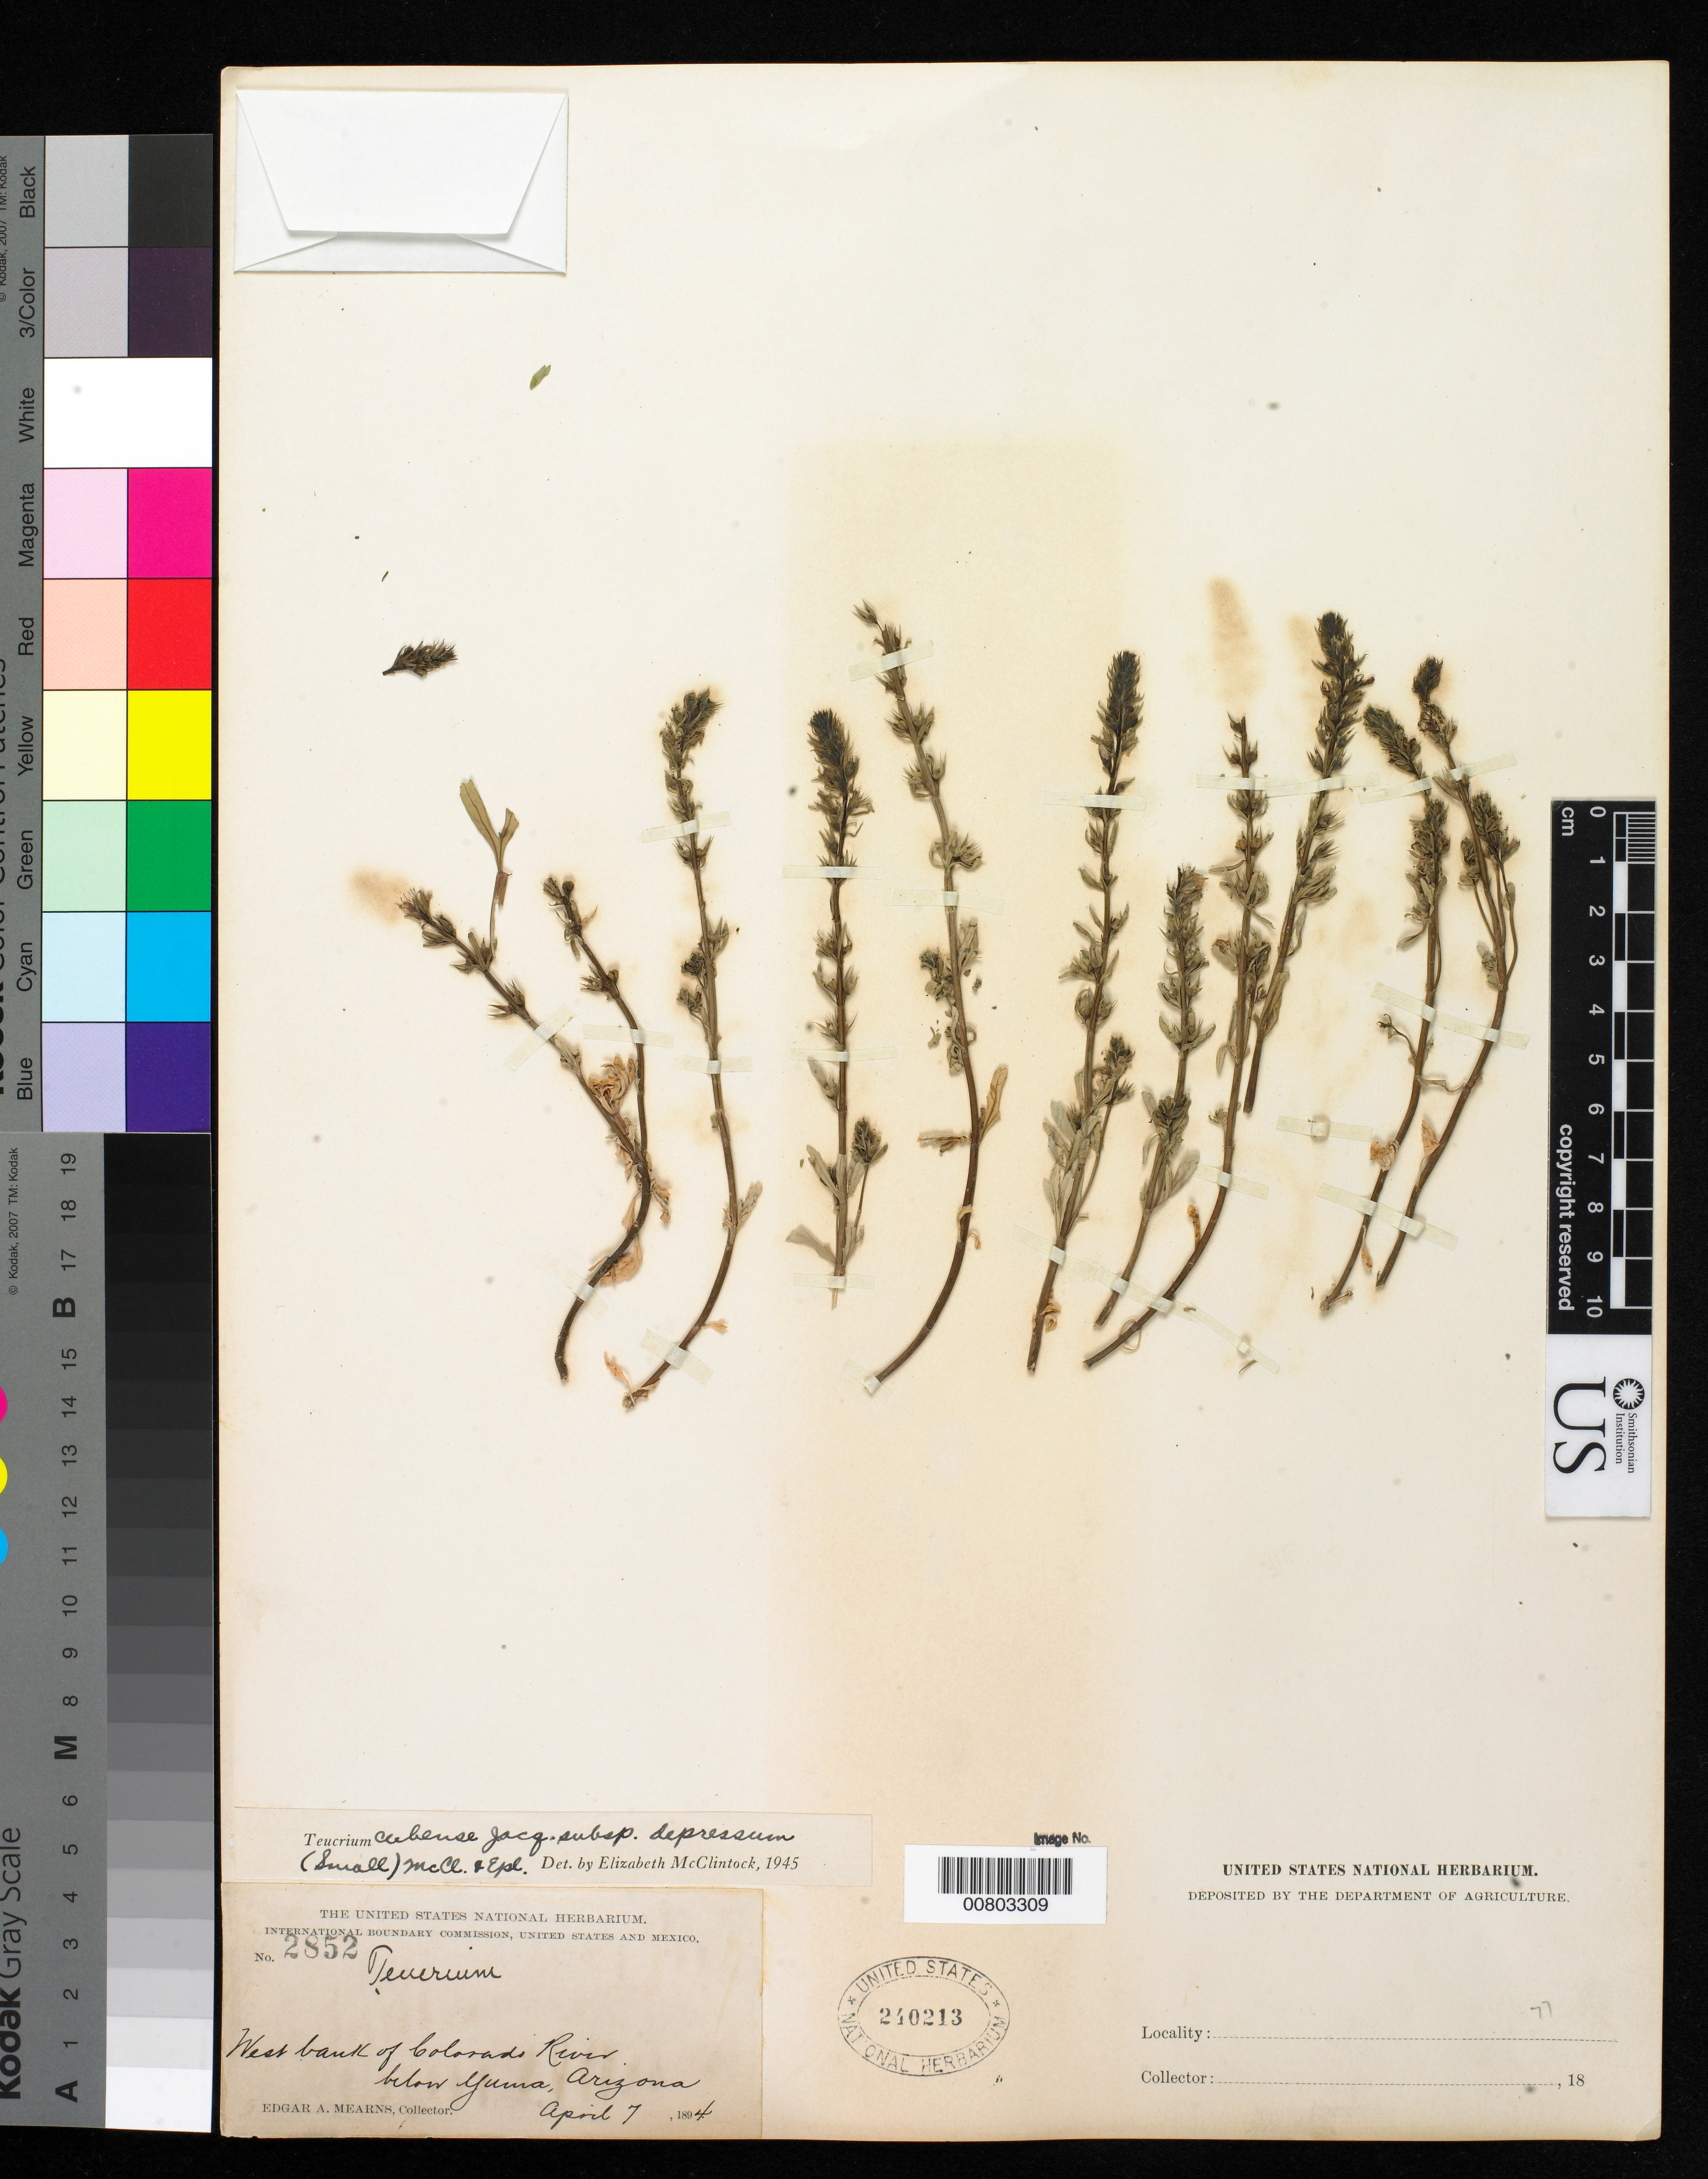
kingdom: Plantae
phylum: Tracheophyta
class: Magnoliopsida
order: Lamiales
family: Lamiaceae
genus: Teucrium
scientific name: Teucrium cubense subsp. depressum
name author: (Small) E. M. McClint. & Epling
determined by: McClintock, E. M.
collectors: E. A. Mearns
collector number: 2852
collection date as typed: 07 Apr 1894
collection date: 1894-04-07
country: United States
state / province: Arizona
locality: West bank of Colorado River, below Yuma, Arizona.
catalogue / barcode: US 240213